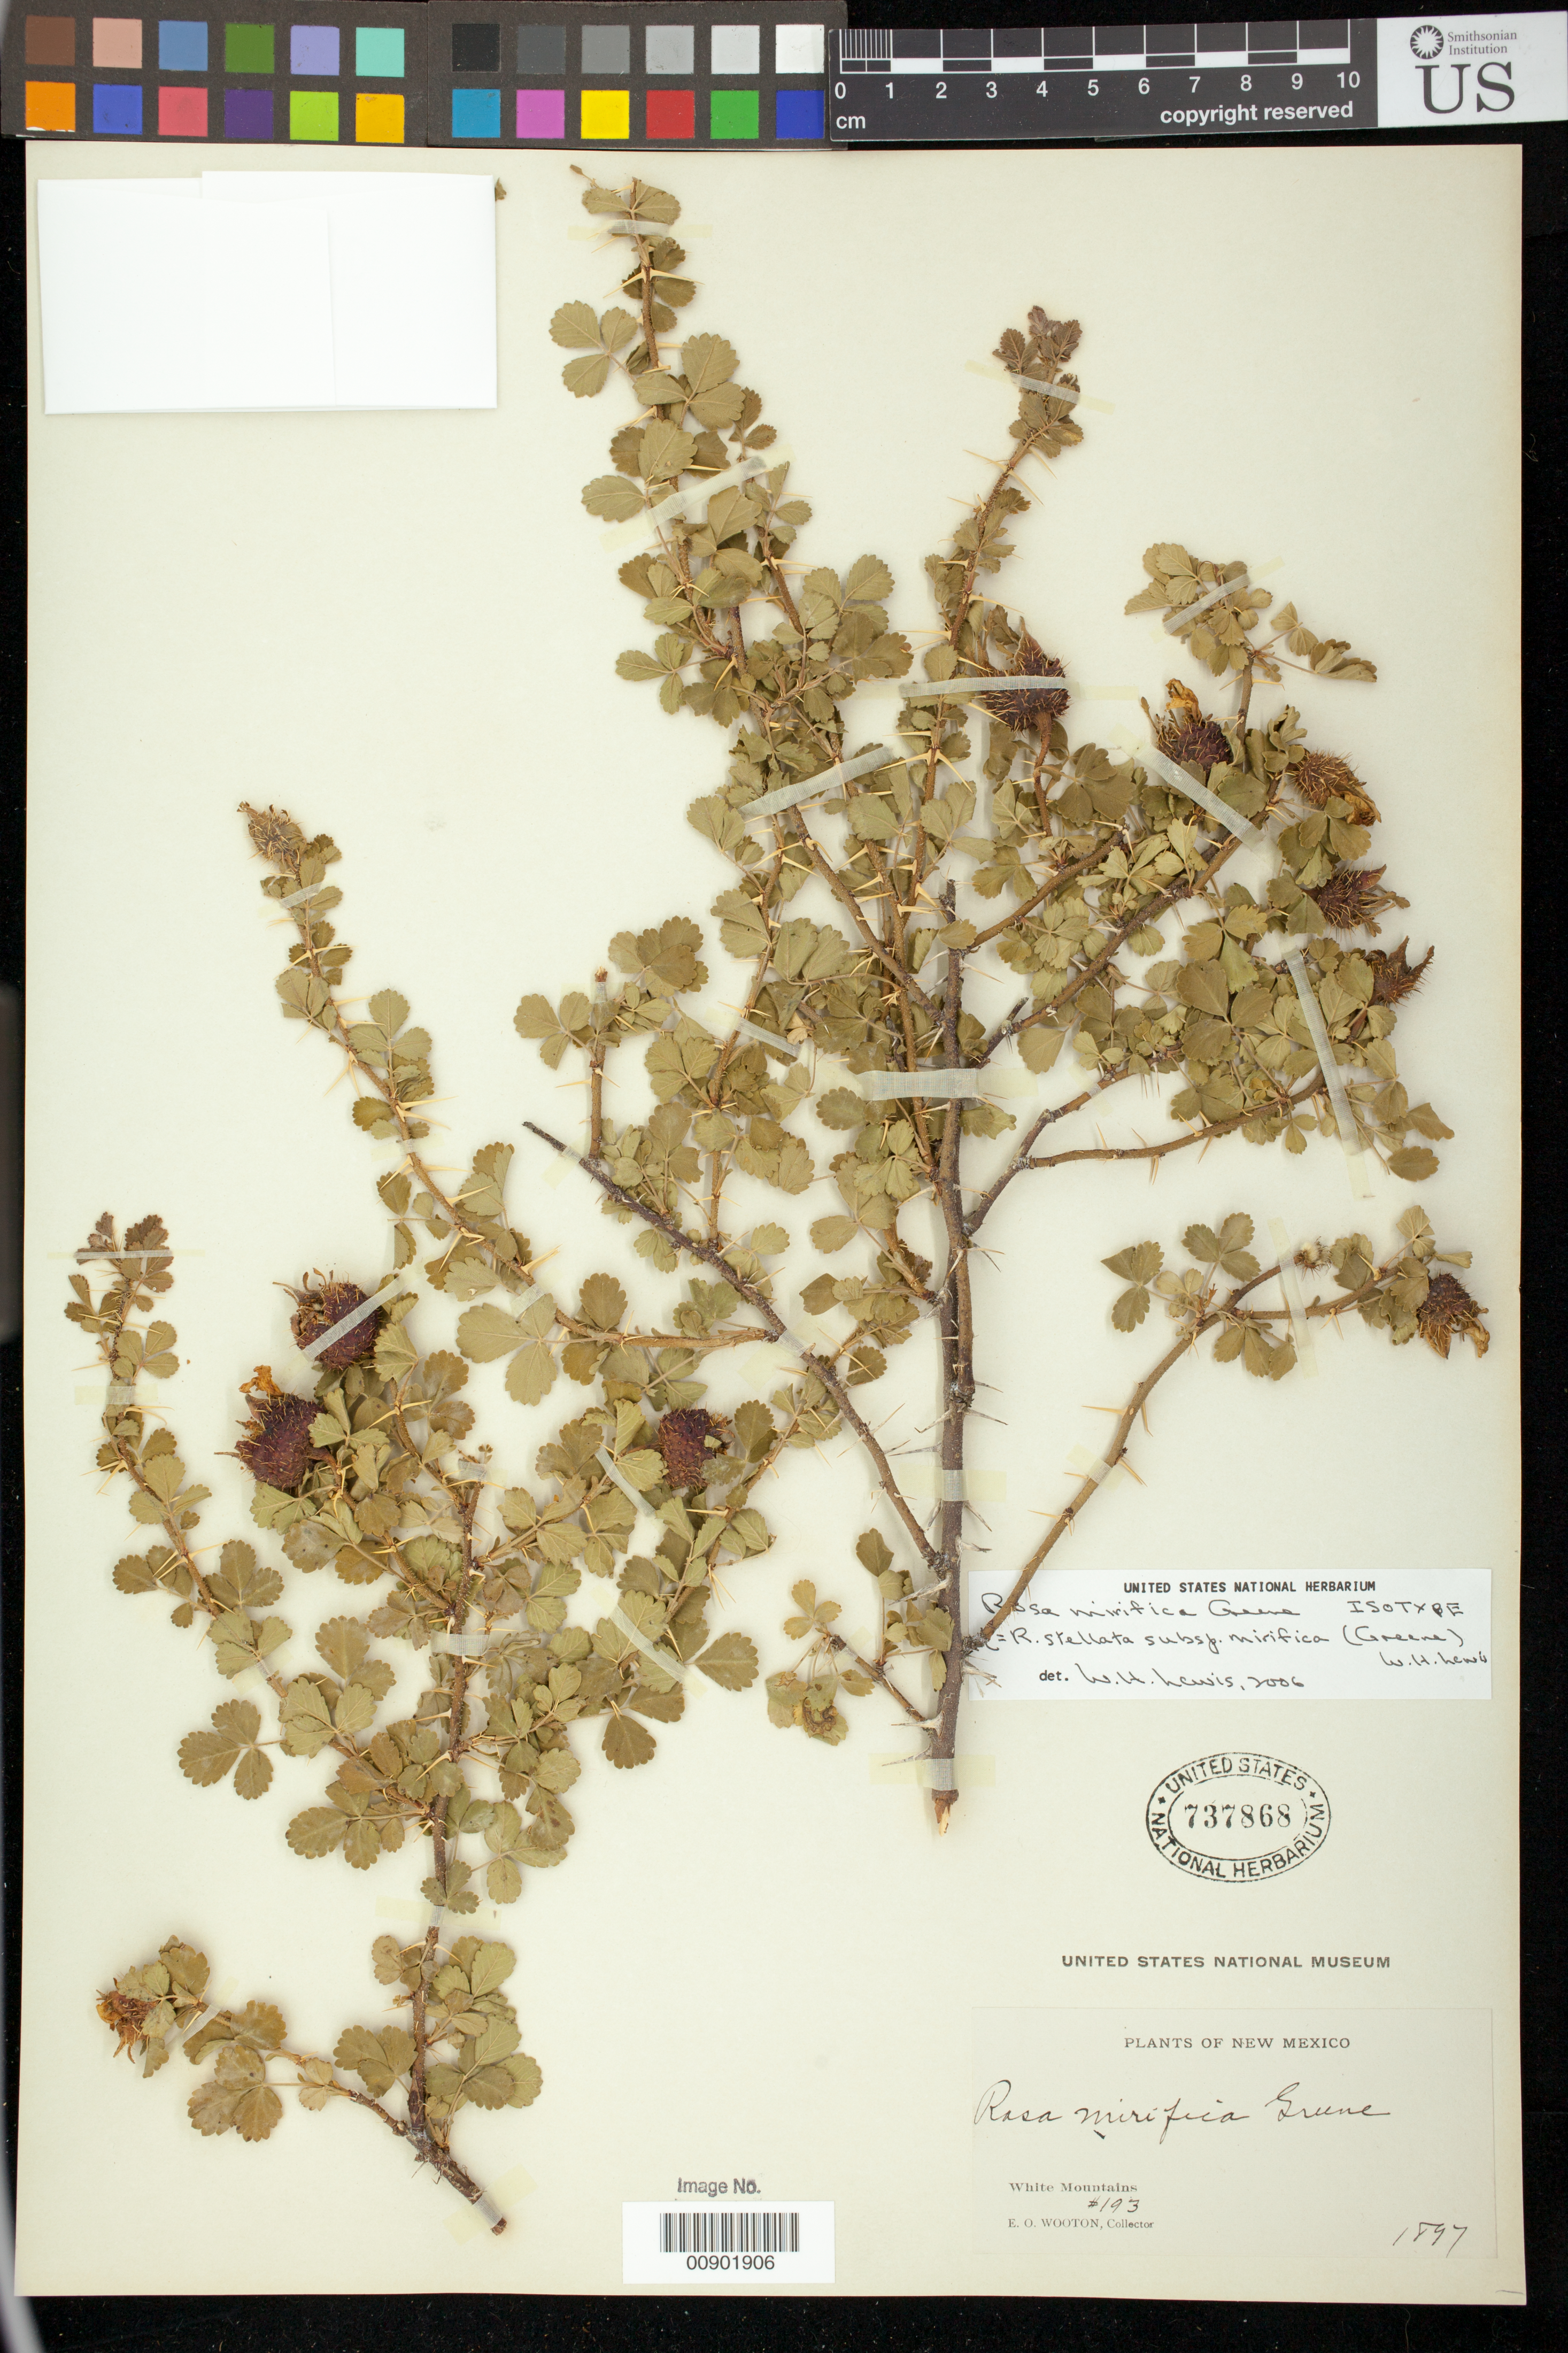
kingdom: Plantae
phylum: Tracheophyta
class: Magnoliopsida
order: Rosales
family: Rosaceae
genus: Rosa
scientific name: Rosa mirifica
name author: Greene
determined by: Lewis, W. H.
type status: Syntype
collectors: E. O. Wooton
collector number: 193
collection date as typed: Aug 1897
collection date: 1897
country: United States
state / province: New Mexico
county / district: Lincoln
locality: White Mountains.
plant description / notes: Syntype, isotype or isolectotype? Annotated as "isotype" by W.H. Lewis (2006). Lectotype is Wooton 193 (coll. date 22 July 1897) as designated by W.H. Lewis, Ann. Missouri Bot. Gard. 52: 111 (1965).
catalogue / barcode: US 737868